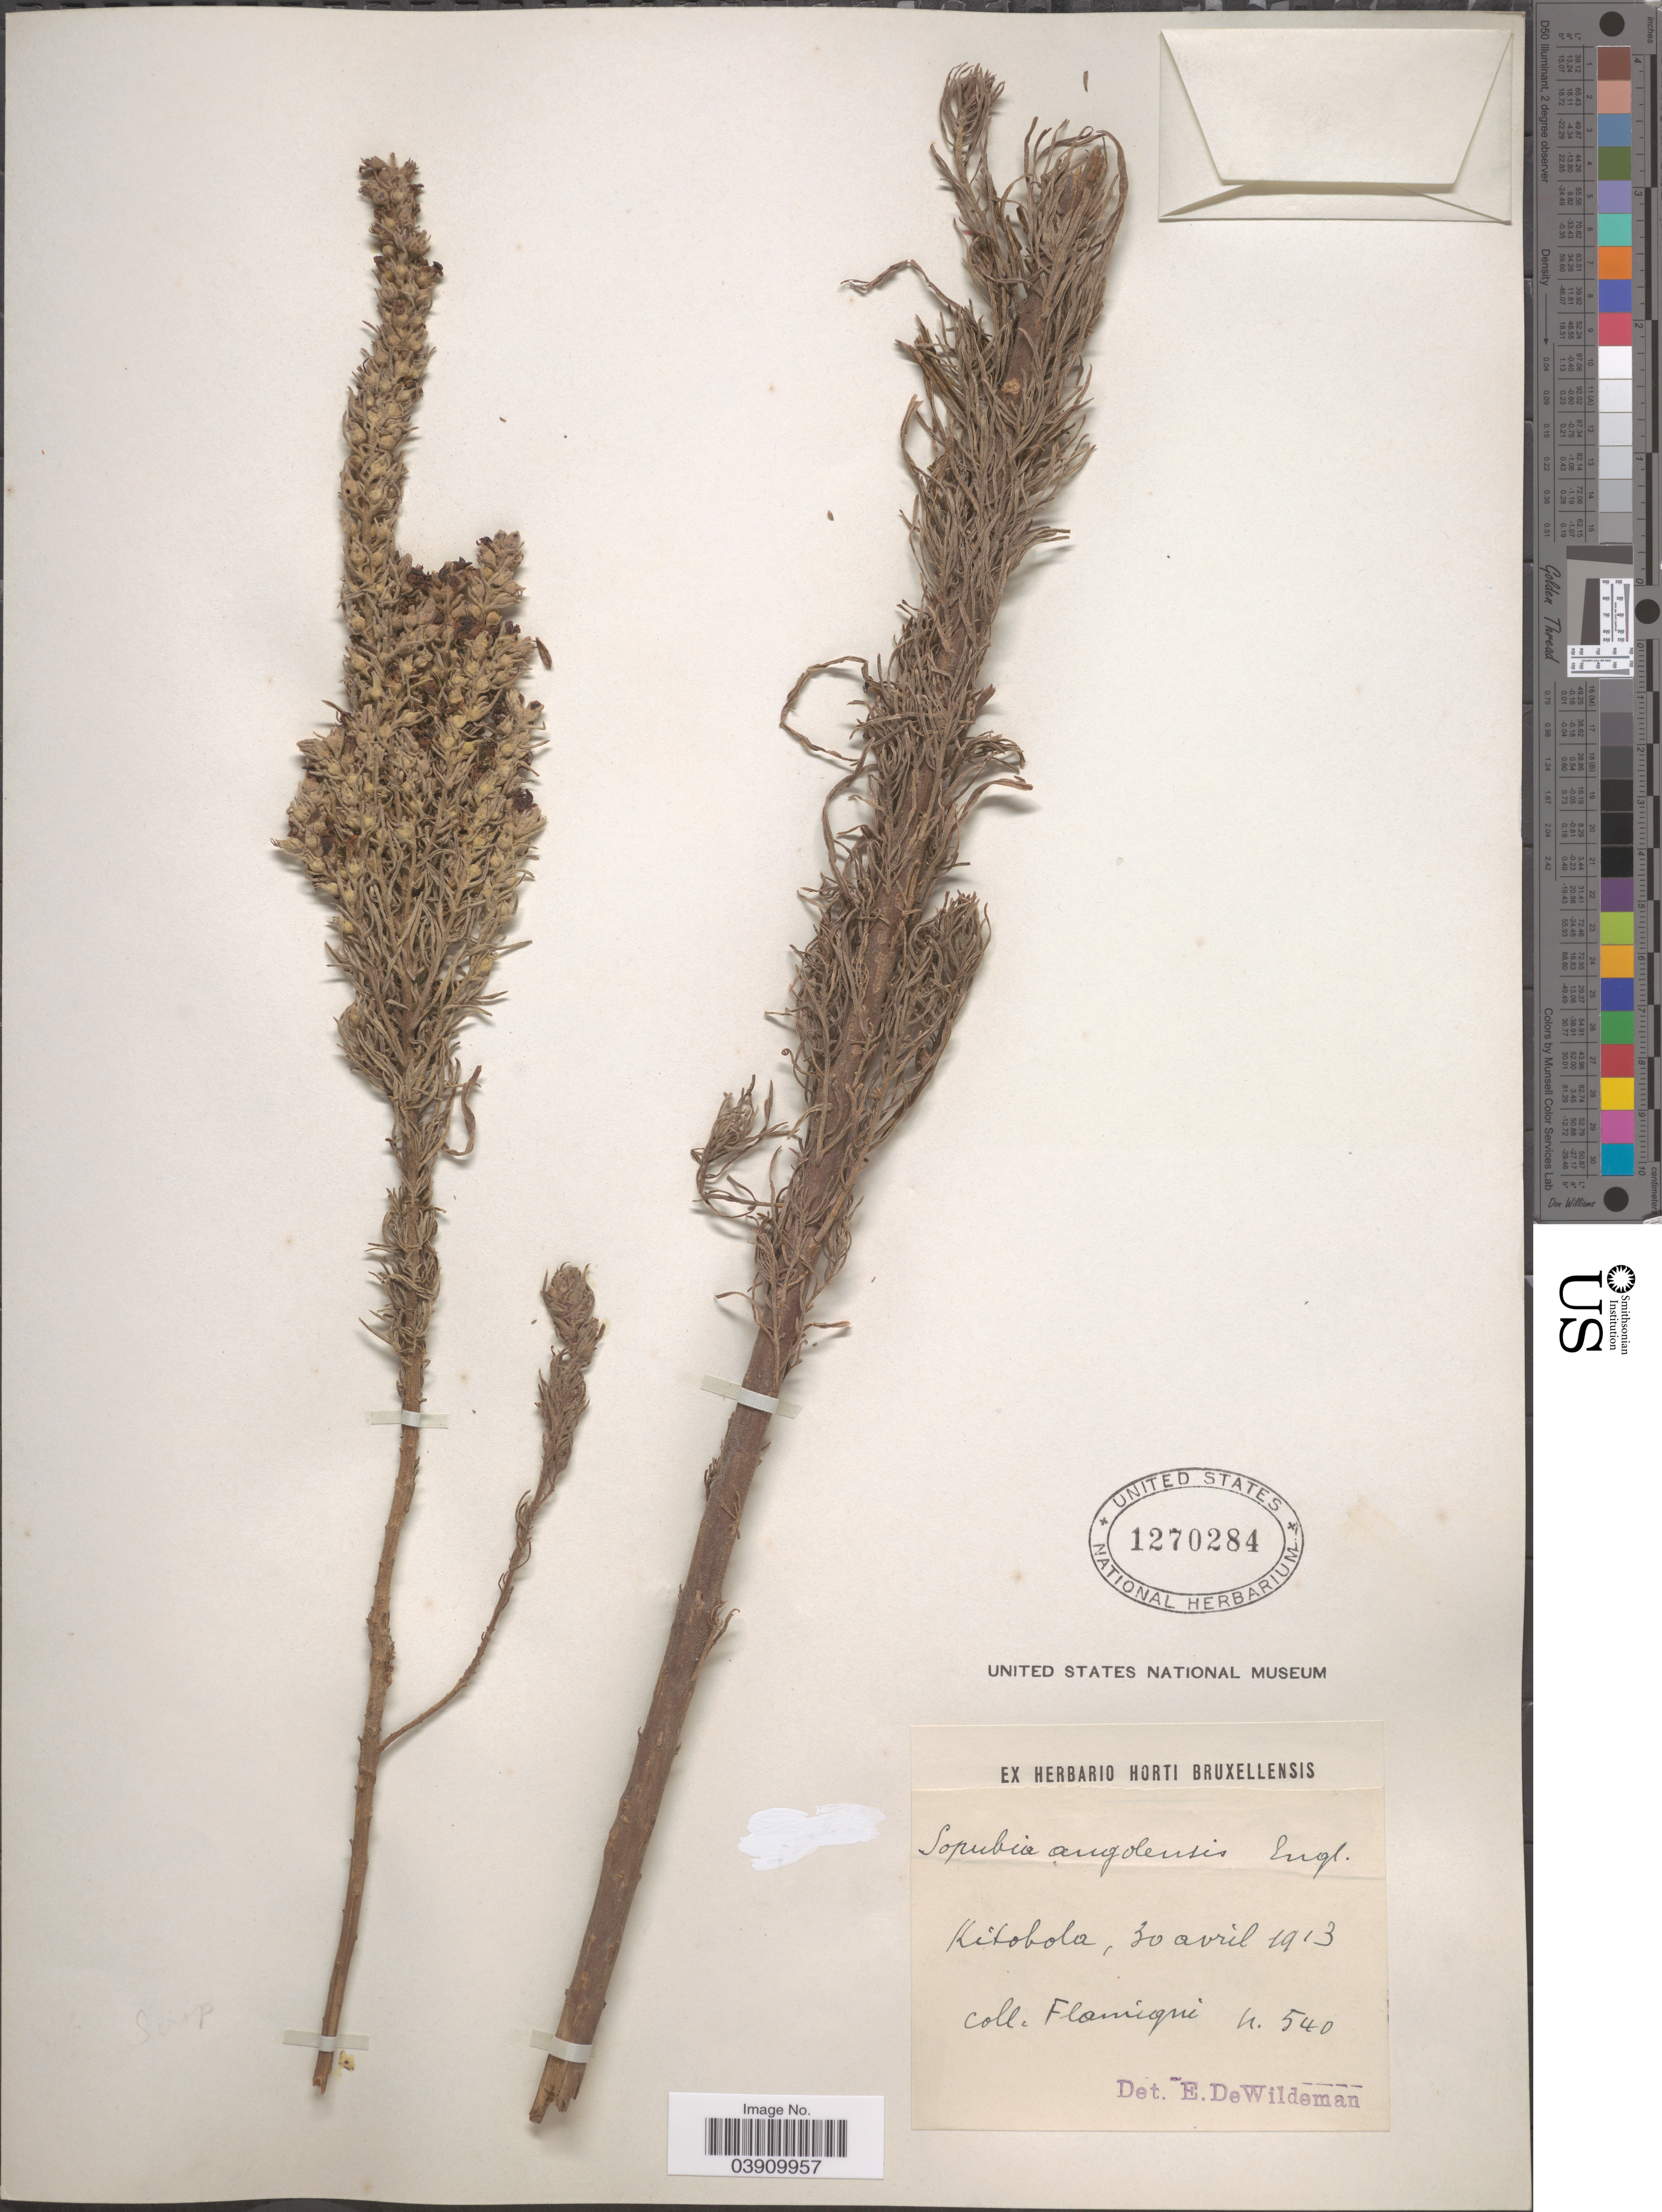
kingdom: Plantae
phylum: Tracheophyta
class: Magnoliopsida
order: Lamiales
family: Orobanchaceae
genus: Sopubia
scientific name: Sopubia angolensis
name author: Engl.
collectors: Flamigni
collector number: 540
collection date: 1913-04-30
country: Congo, Democratic Republic of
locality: Kitobola.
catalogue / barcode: US 1270284